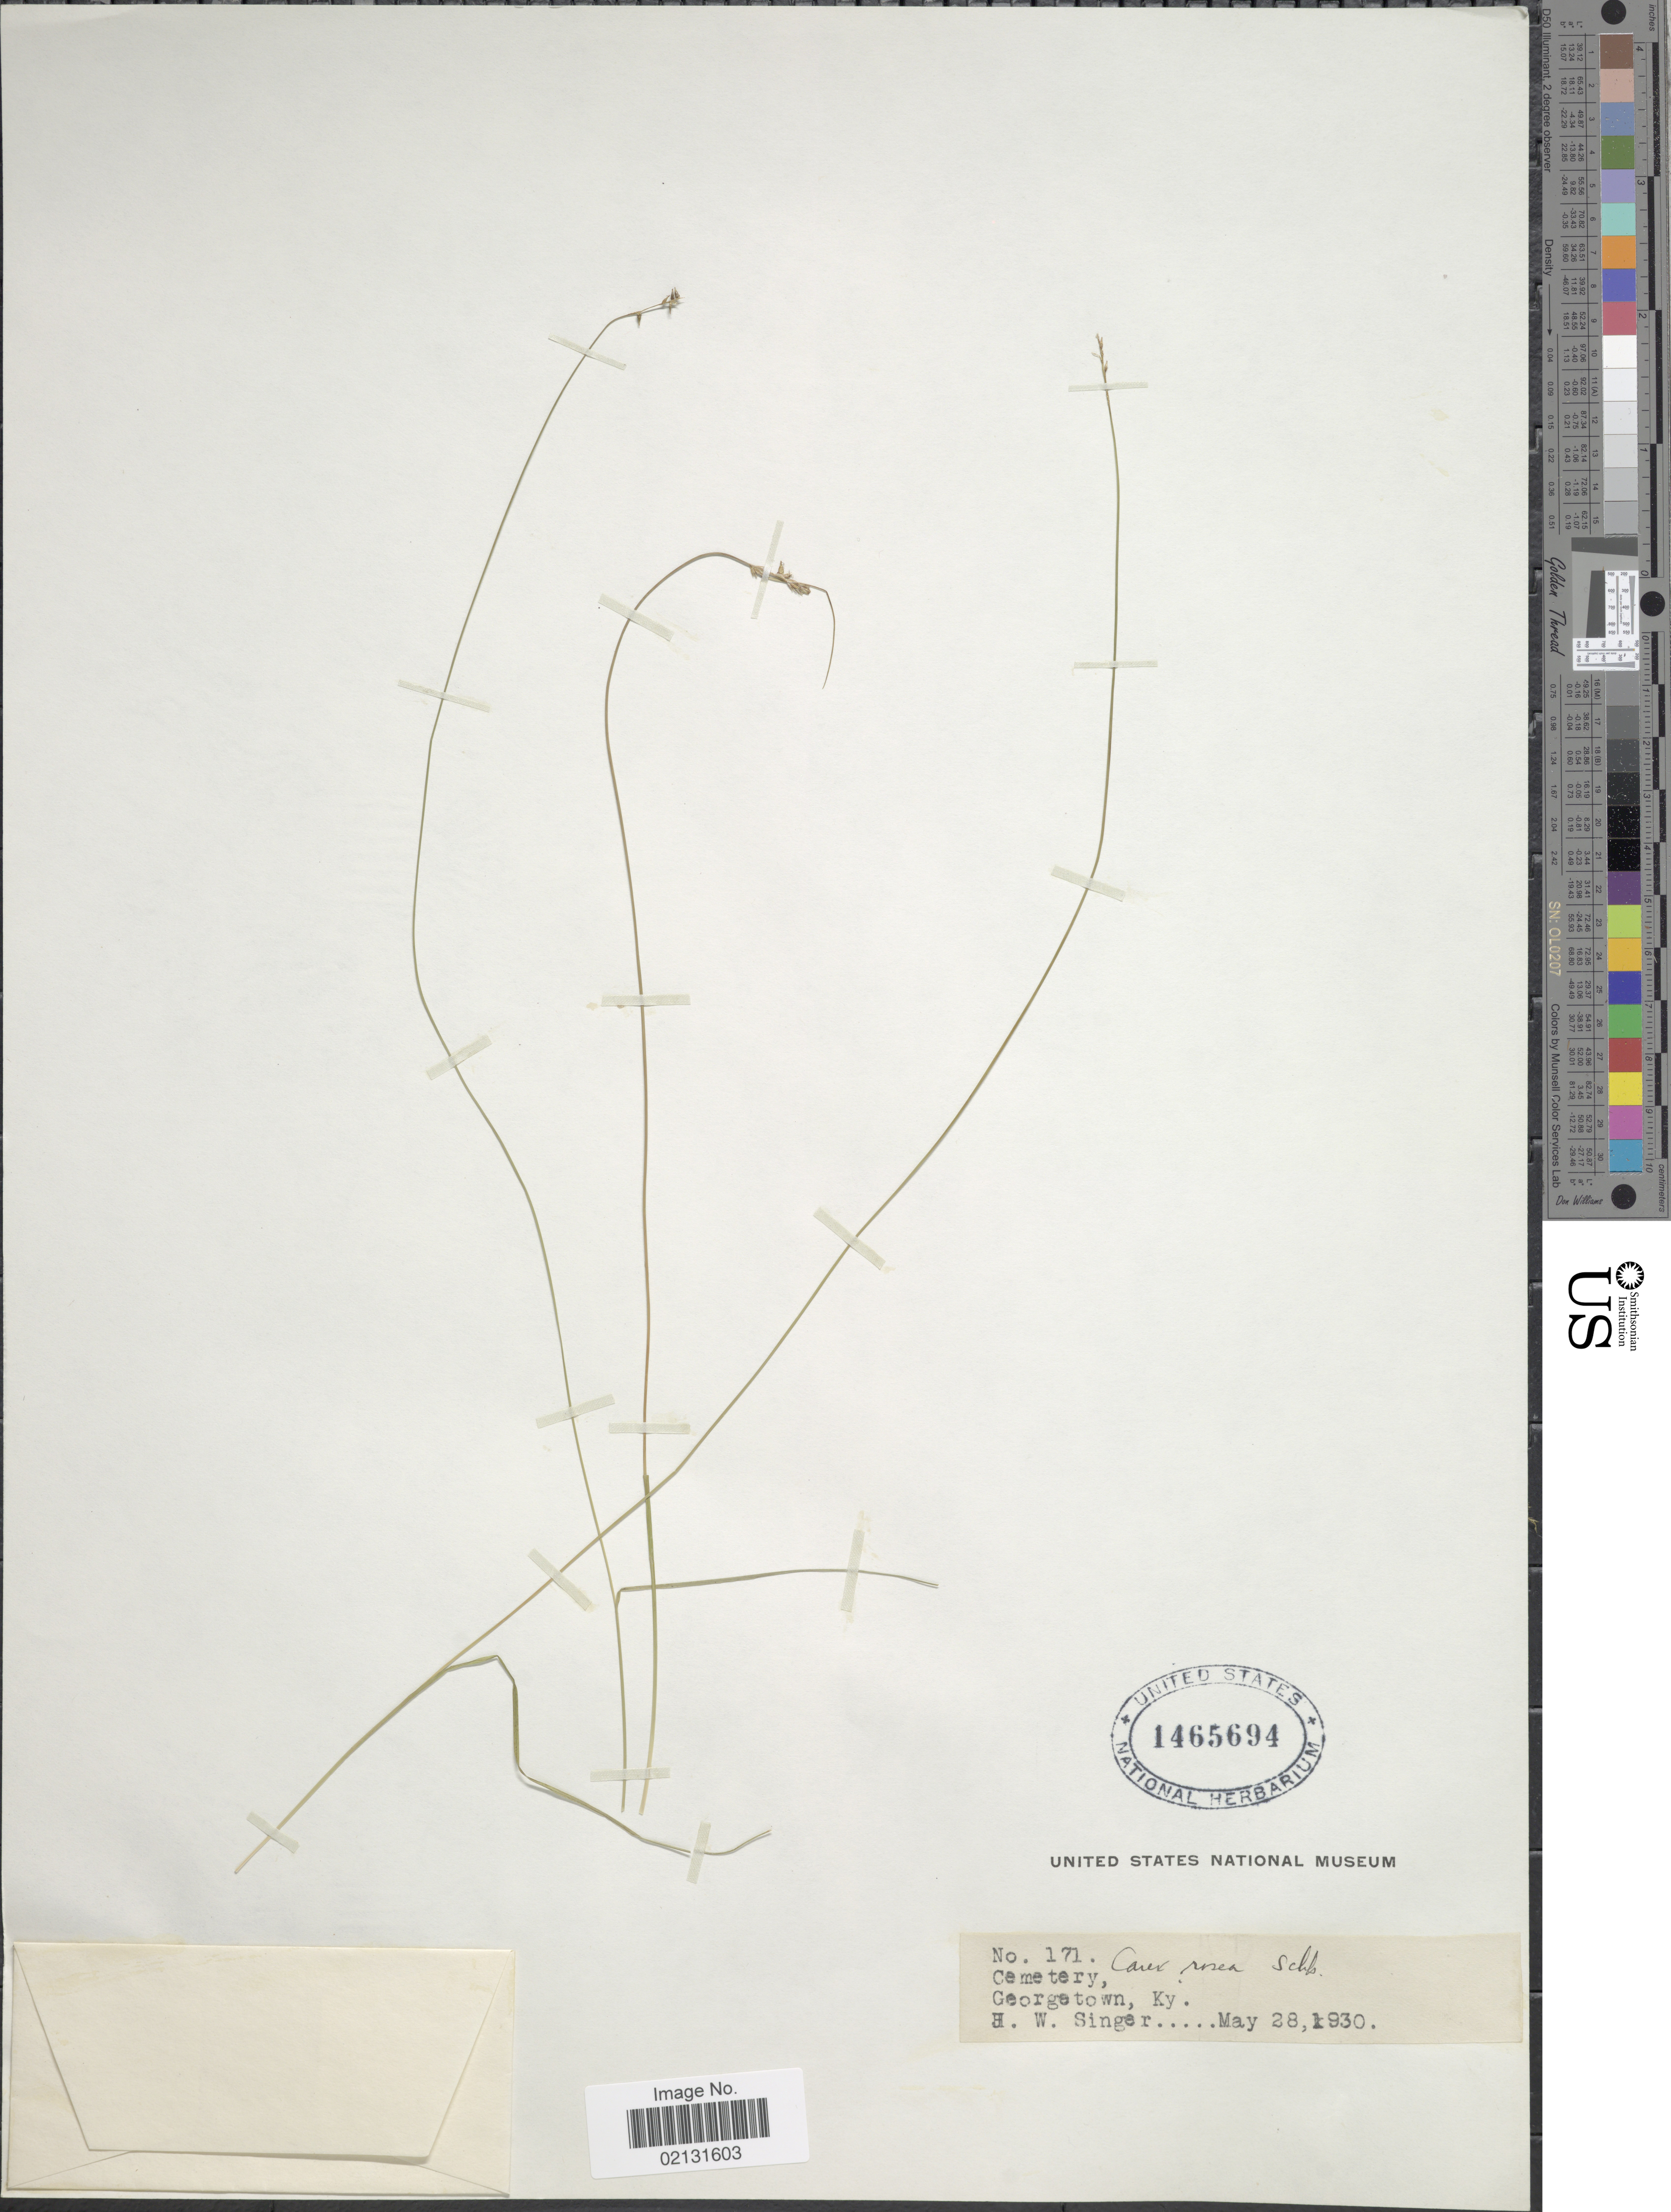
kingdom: Plantae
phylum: Tracheophyta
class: Liliopsida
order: Poales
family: Cyperaceae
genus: Carex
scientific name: Carex rosea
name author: Willd.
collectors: J. EW. Singer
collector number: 171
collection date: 1930-05-28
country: United States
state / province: Kentucky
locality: Cemetery, Georgetown.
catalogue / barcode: US 1465694